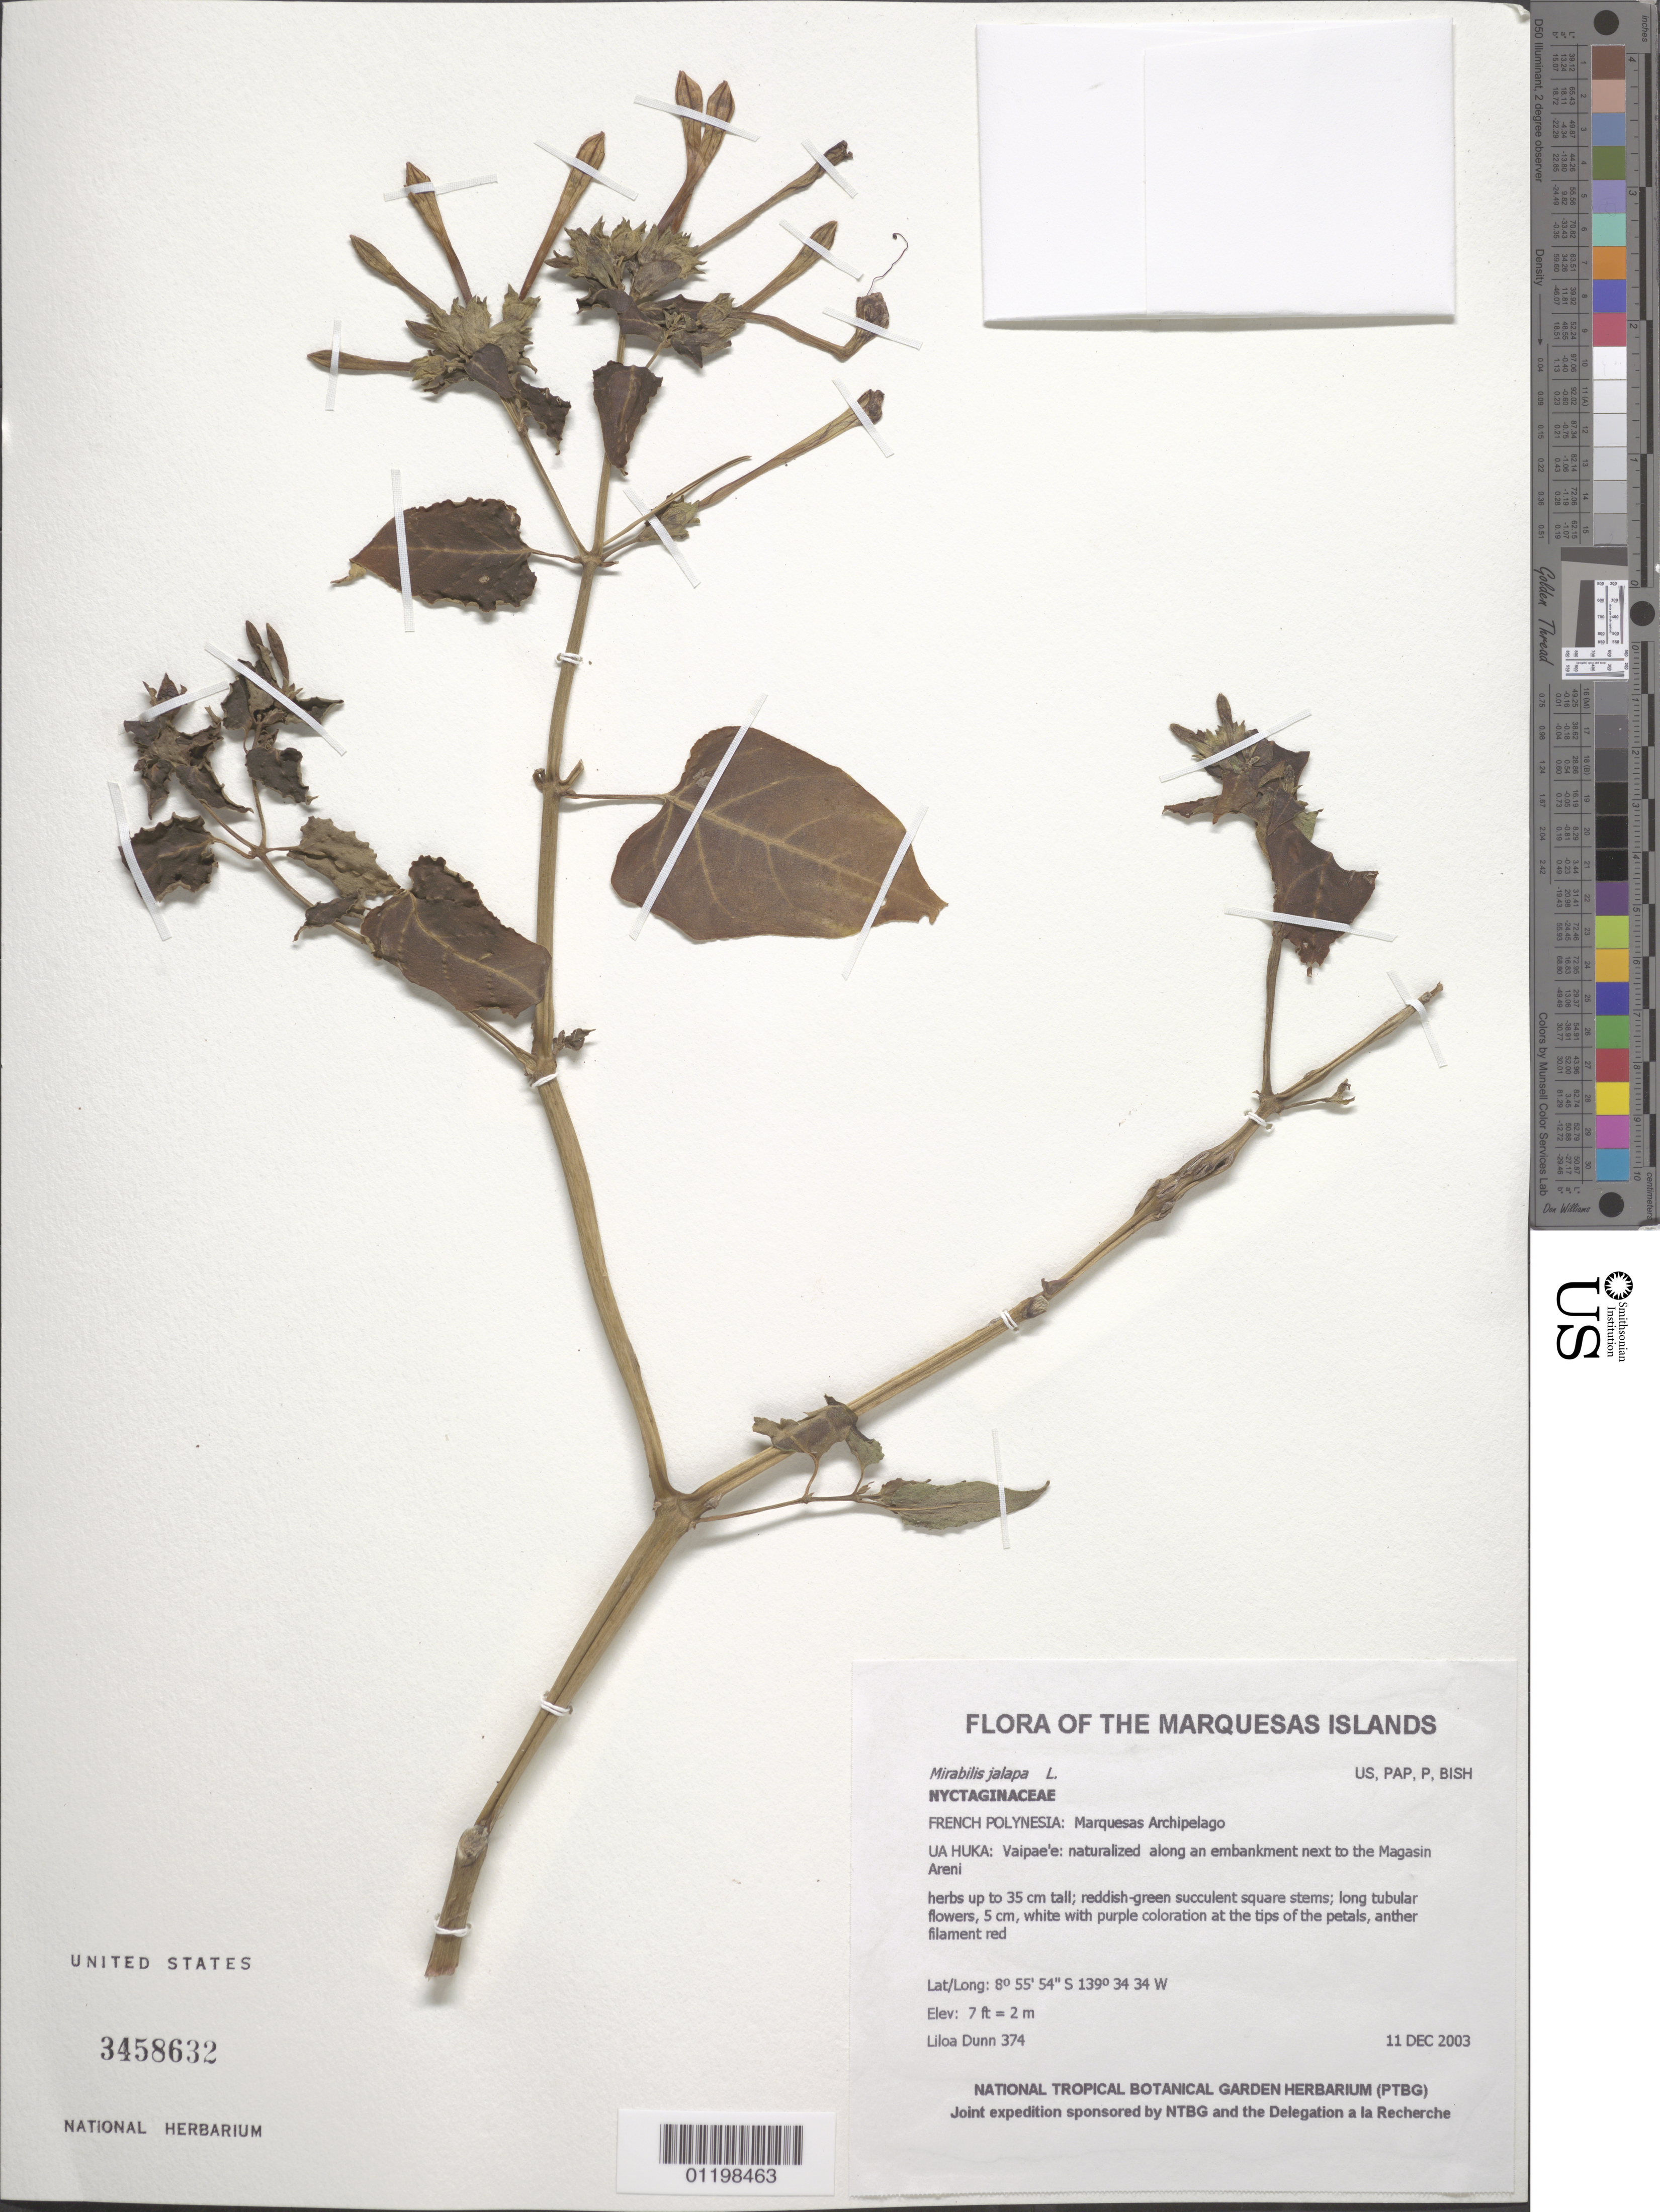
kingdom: Plantae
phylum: Tracheophyta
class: Magnoliopsida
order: Caryophyllales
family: Nyctaginaceae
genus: Mirabilis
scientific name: Mirabilis jalapa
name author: L.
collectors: L. Dunn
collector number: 374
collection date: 2003-12-11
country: French Polynesia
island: Ua Huka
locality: Vaipae'e: naturalized along an embankment next to the Magasin Areni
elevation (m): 2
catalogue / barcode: US 3458632